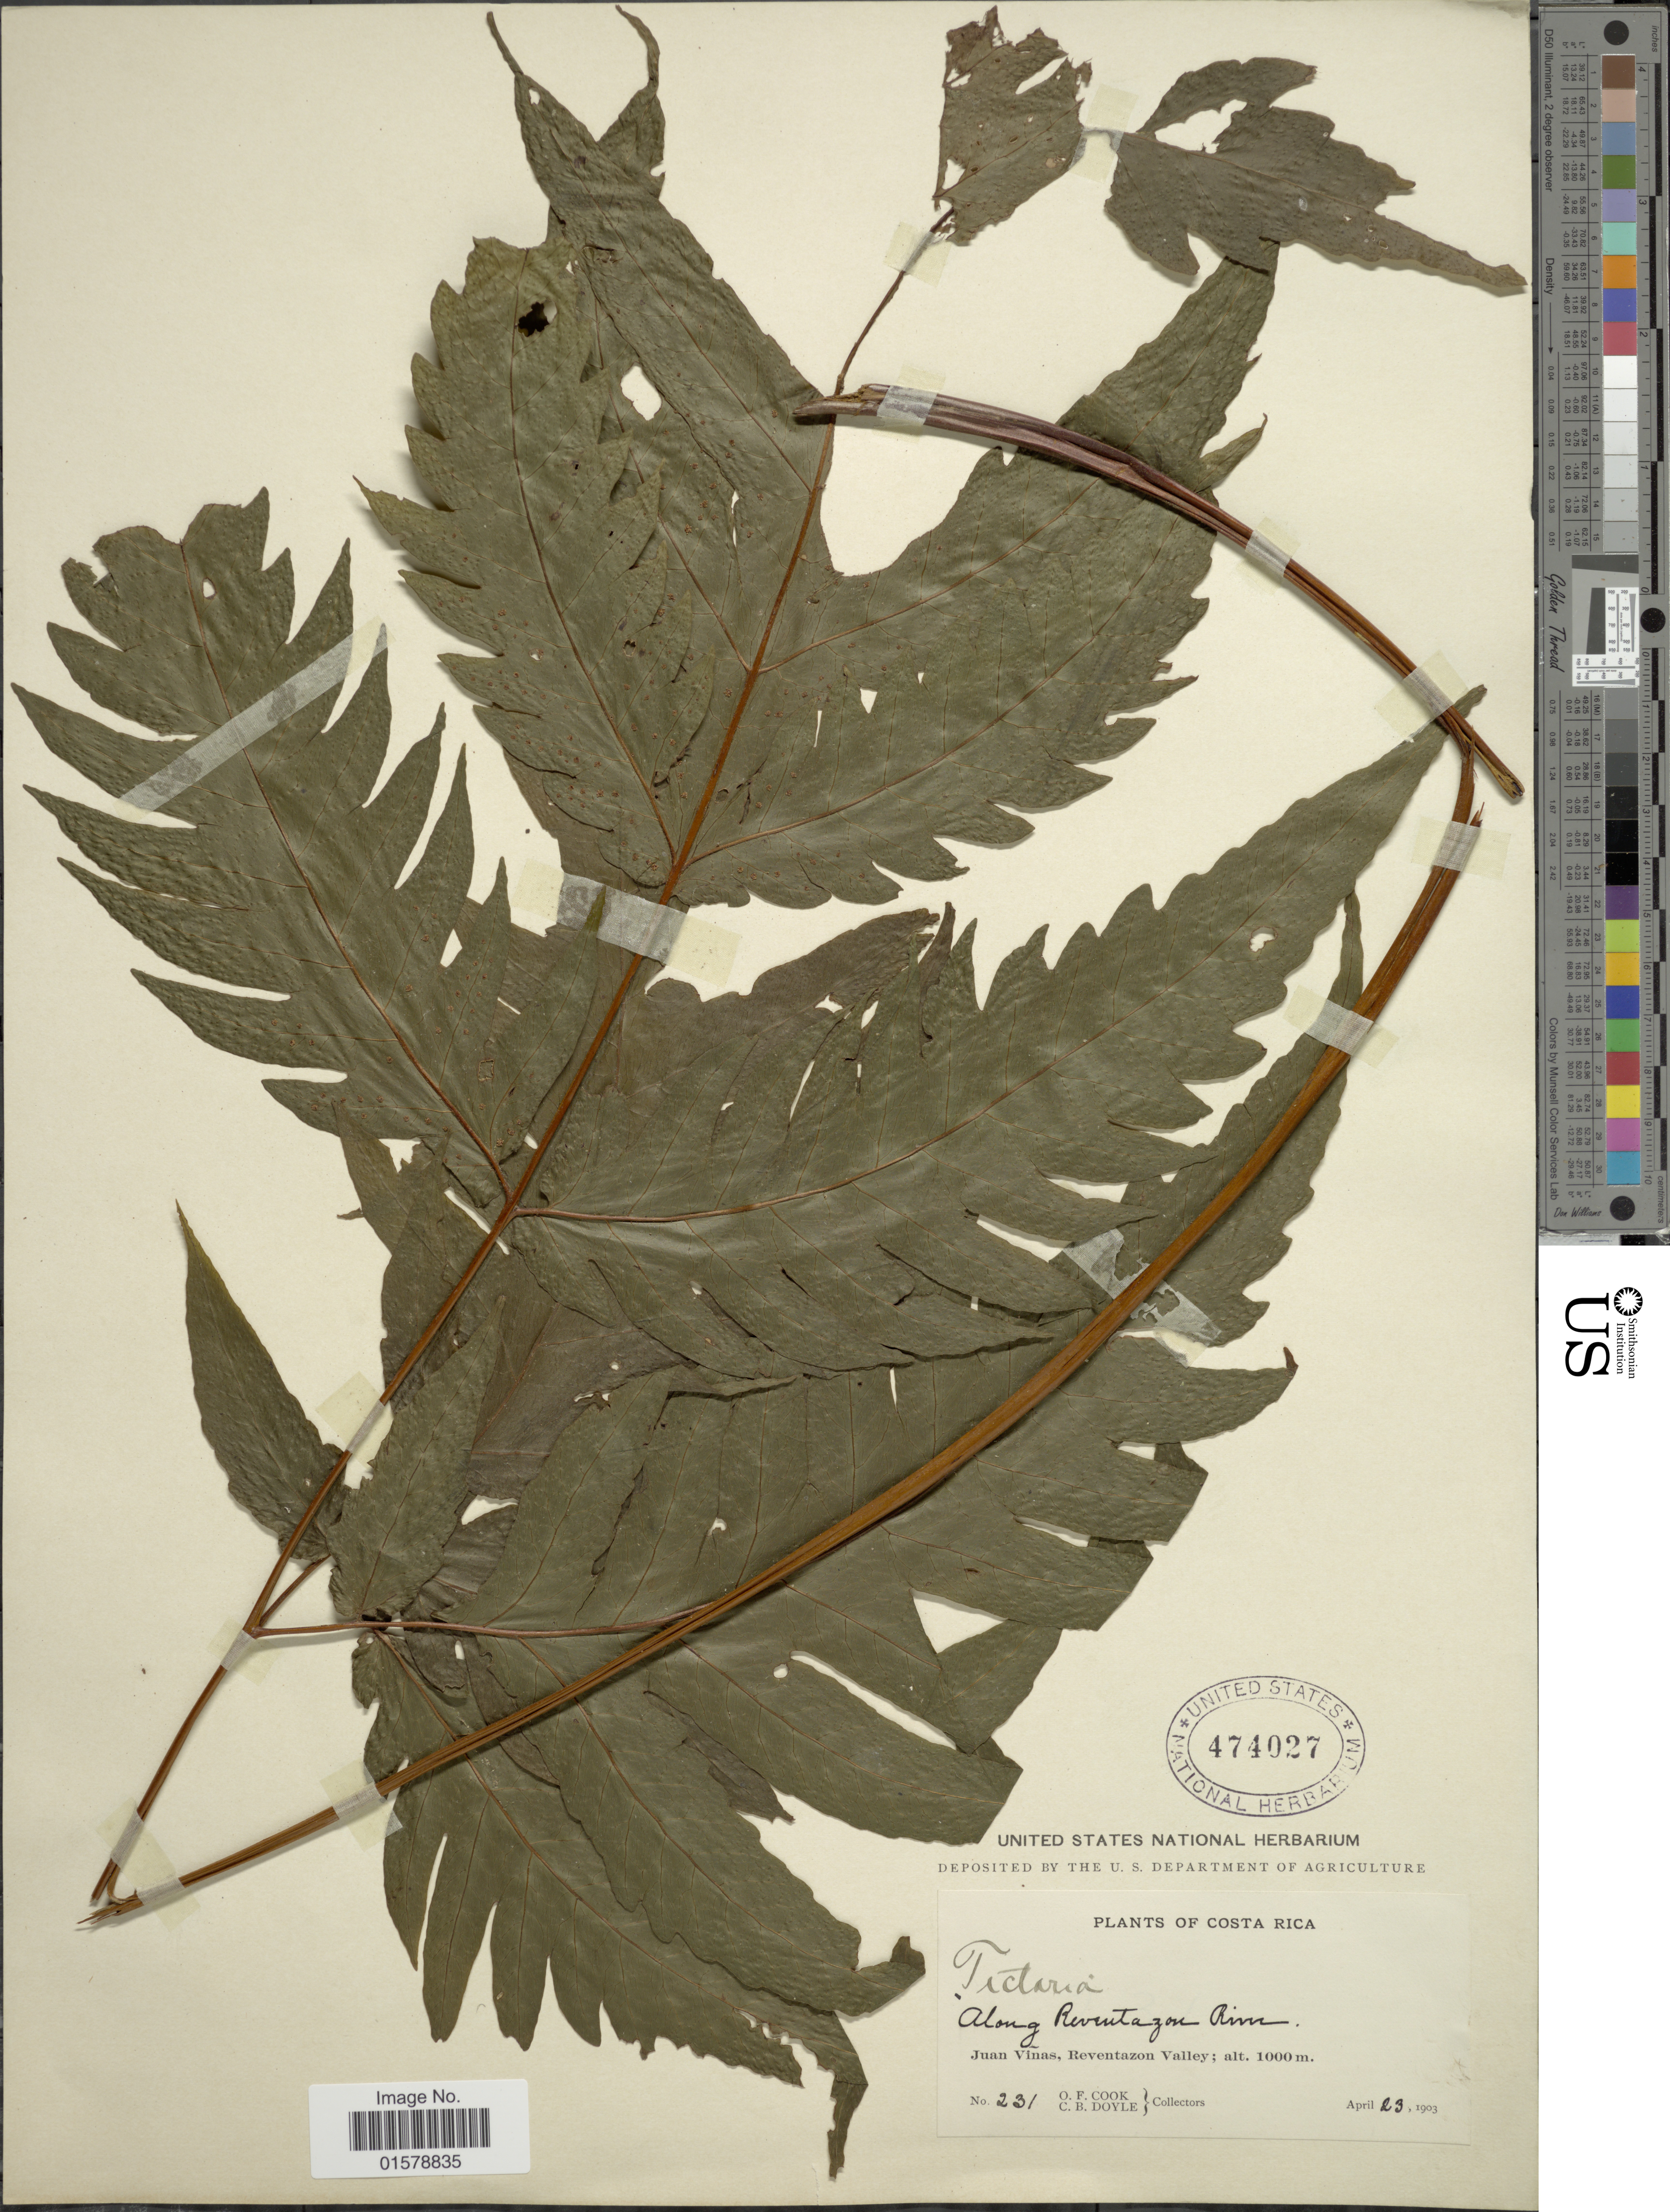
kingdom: Plantae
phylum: Tracheophyta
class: Polypodiopsida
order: Polypodiales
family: Tectariaceae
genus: Tectaria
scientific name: Tectaria rivalis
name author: (Mett. ex Kuhn) C. Chr.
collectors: O. F. Cook & C. Doyle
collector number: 231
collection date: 1903-04-23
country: Costa Rica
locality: Juan Vinas, Reventazon Valley, Along Reventazon River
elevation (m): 1000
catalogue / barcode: US 474027